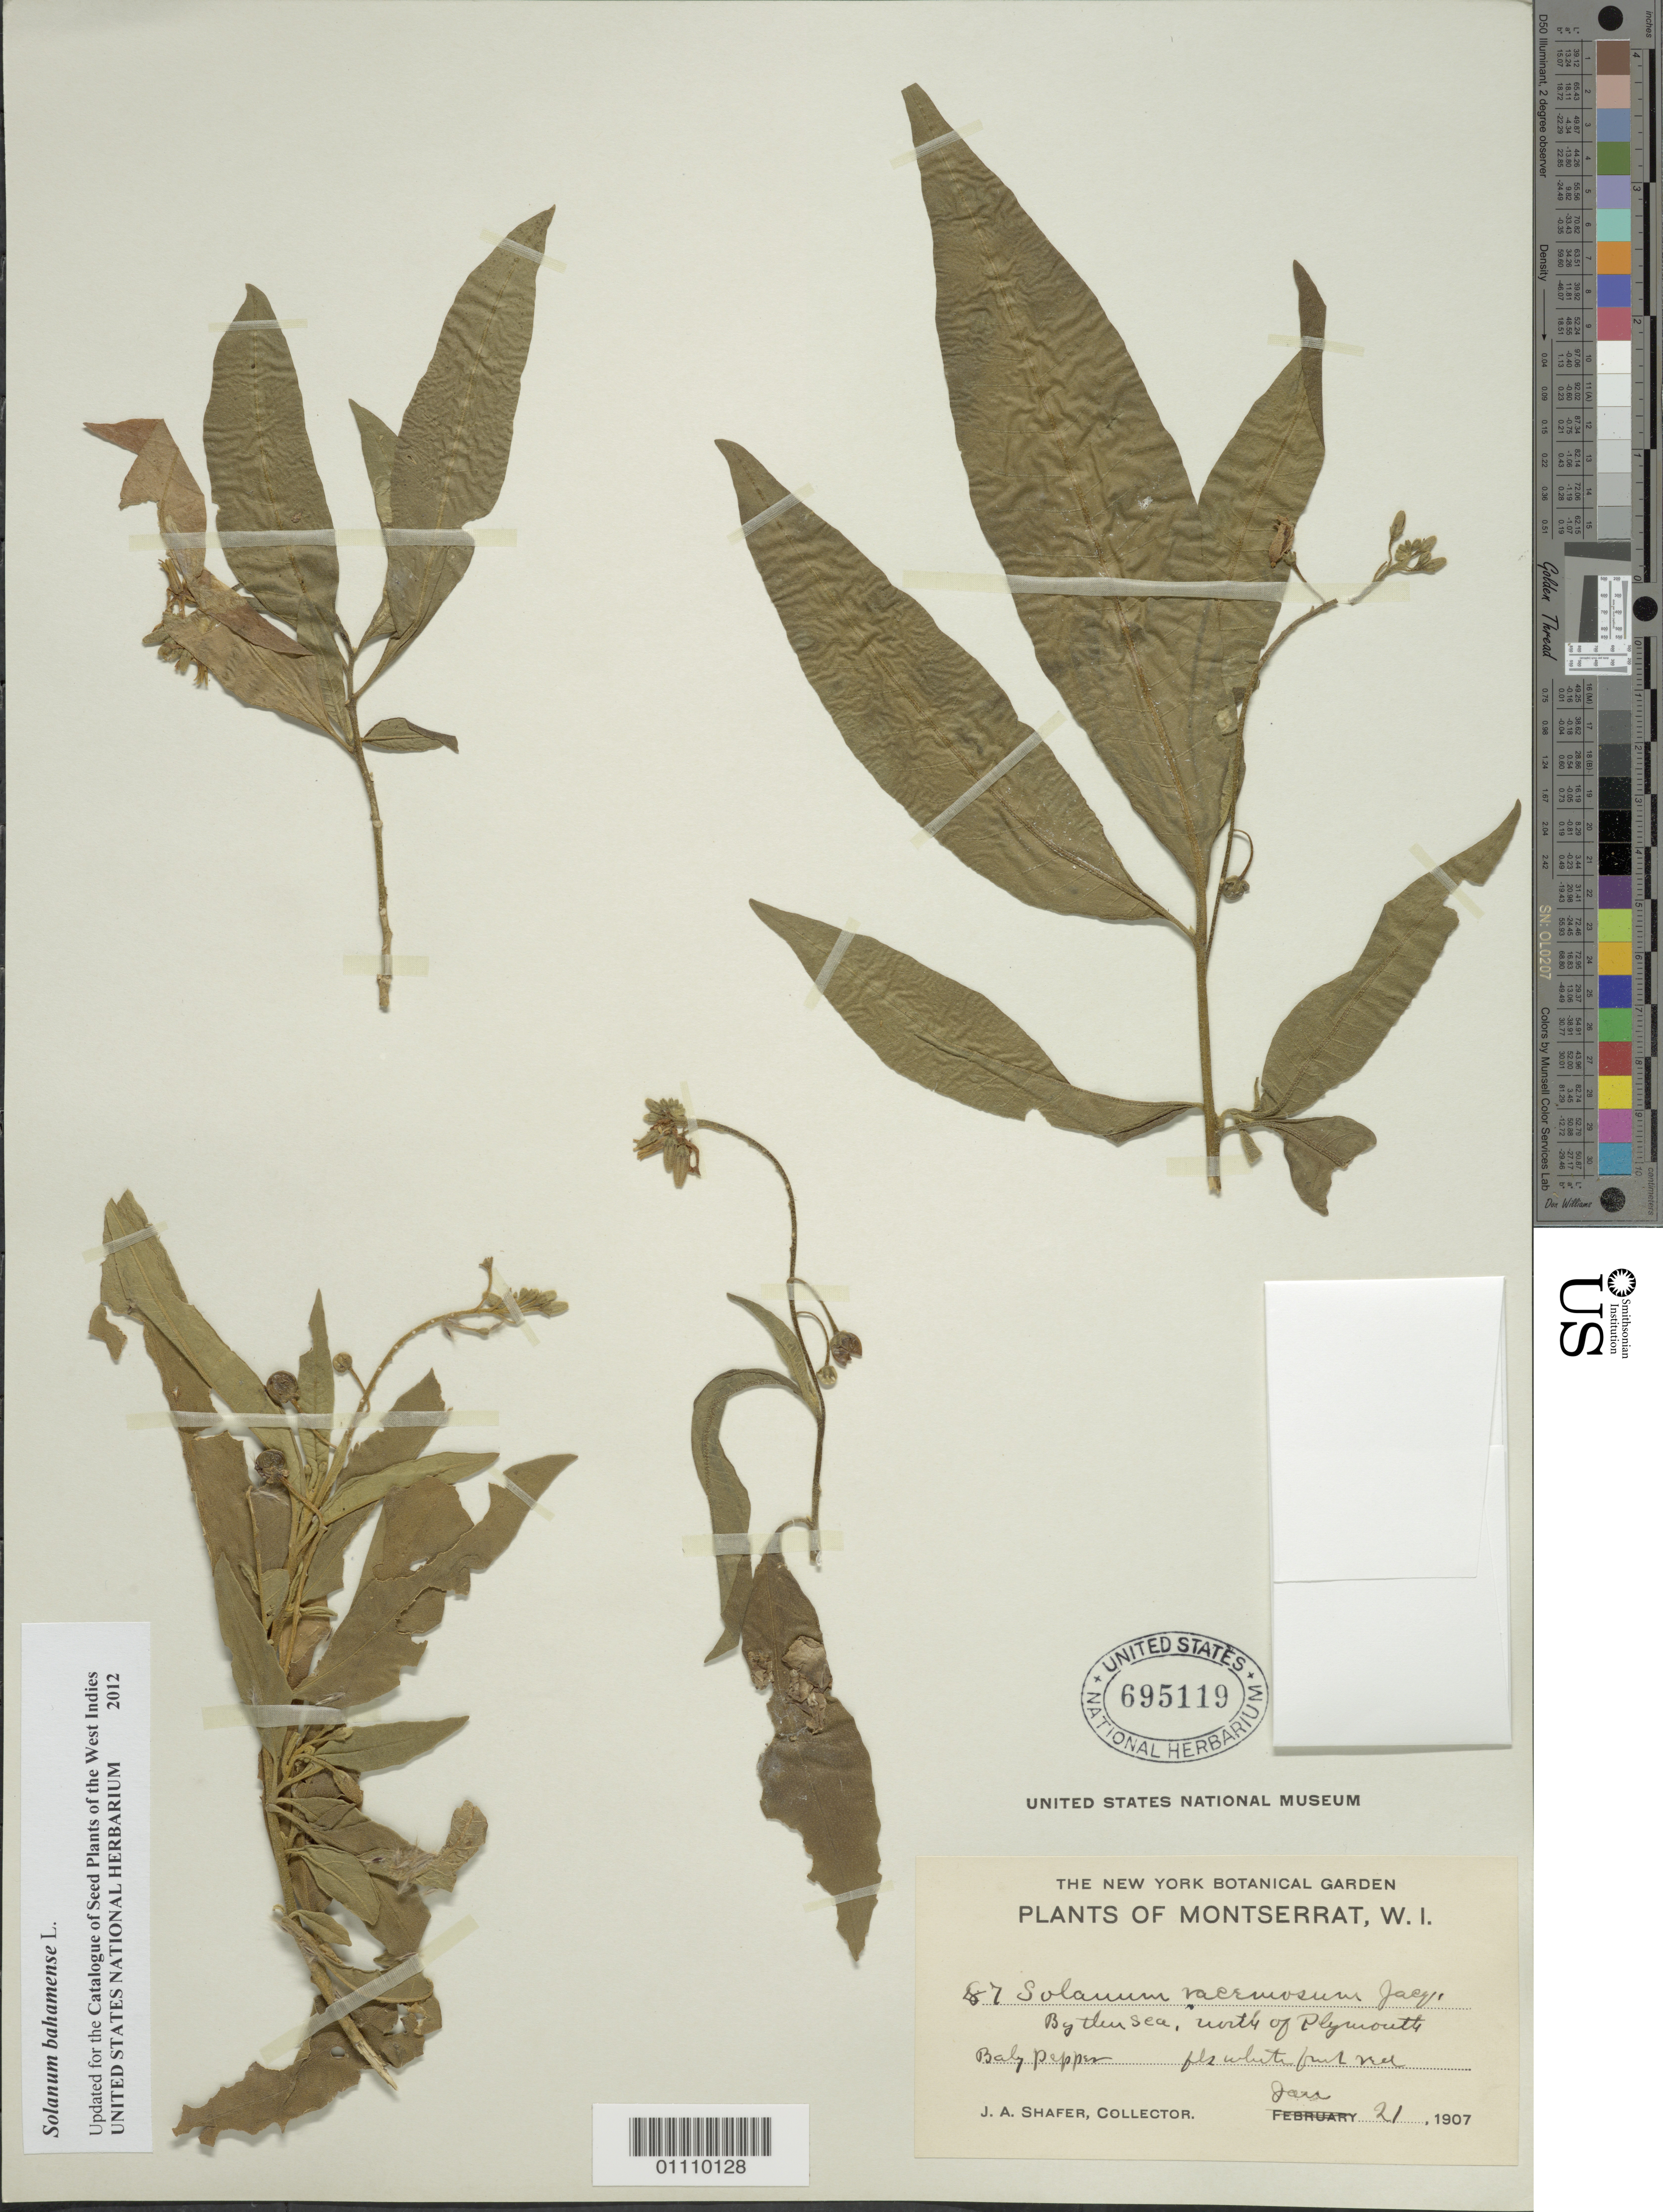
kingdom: Plantae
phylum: Tracheophyta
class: Magnoliopsida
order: Solanales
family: Solanaceae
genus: Solanum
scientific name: Solanum bahamense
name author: L.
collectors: J. A. Shafer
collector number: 87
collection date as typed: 21 Jan 1907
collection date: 1907-01-21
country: Montserrat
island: Montserrat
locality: Plymouth, N of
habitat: By the sea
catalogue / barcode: US 695119